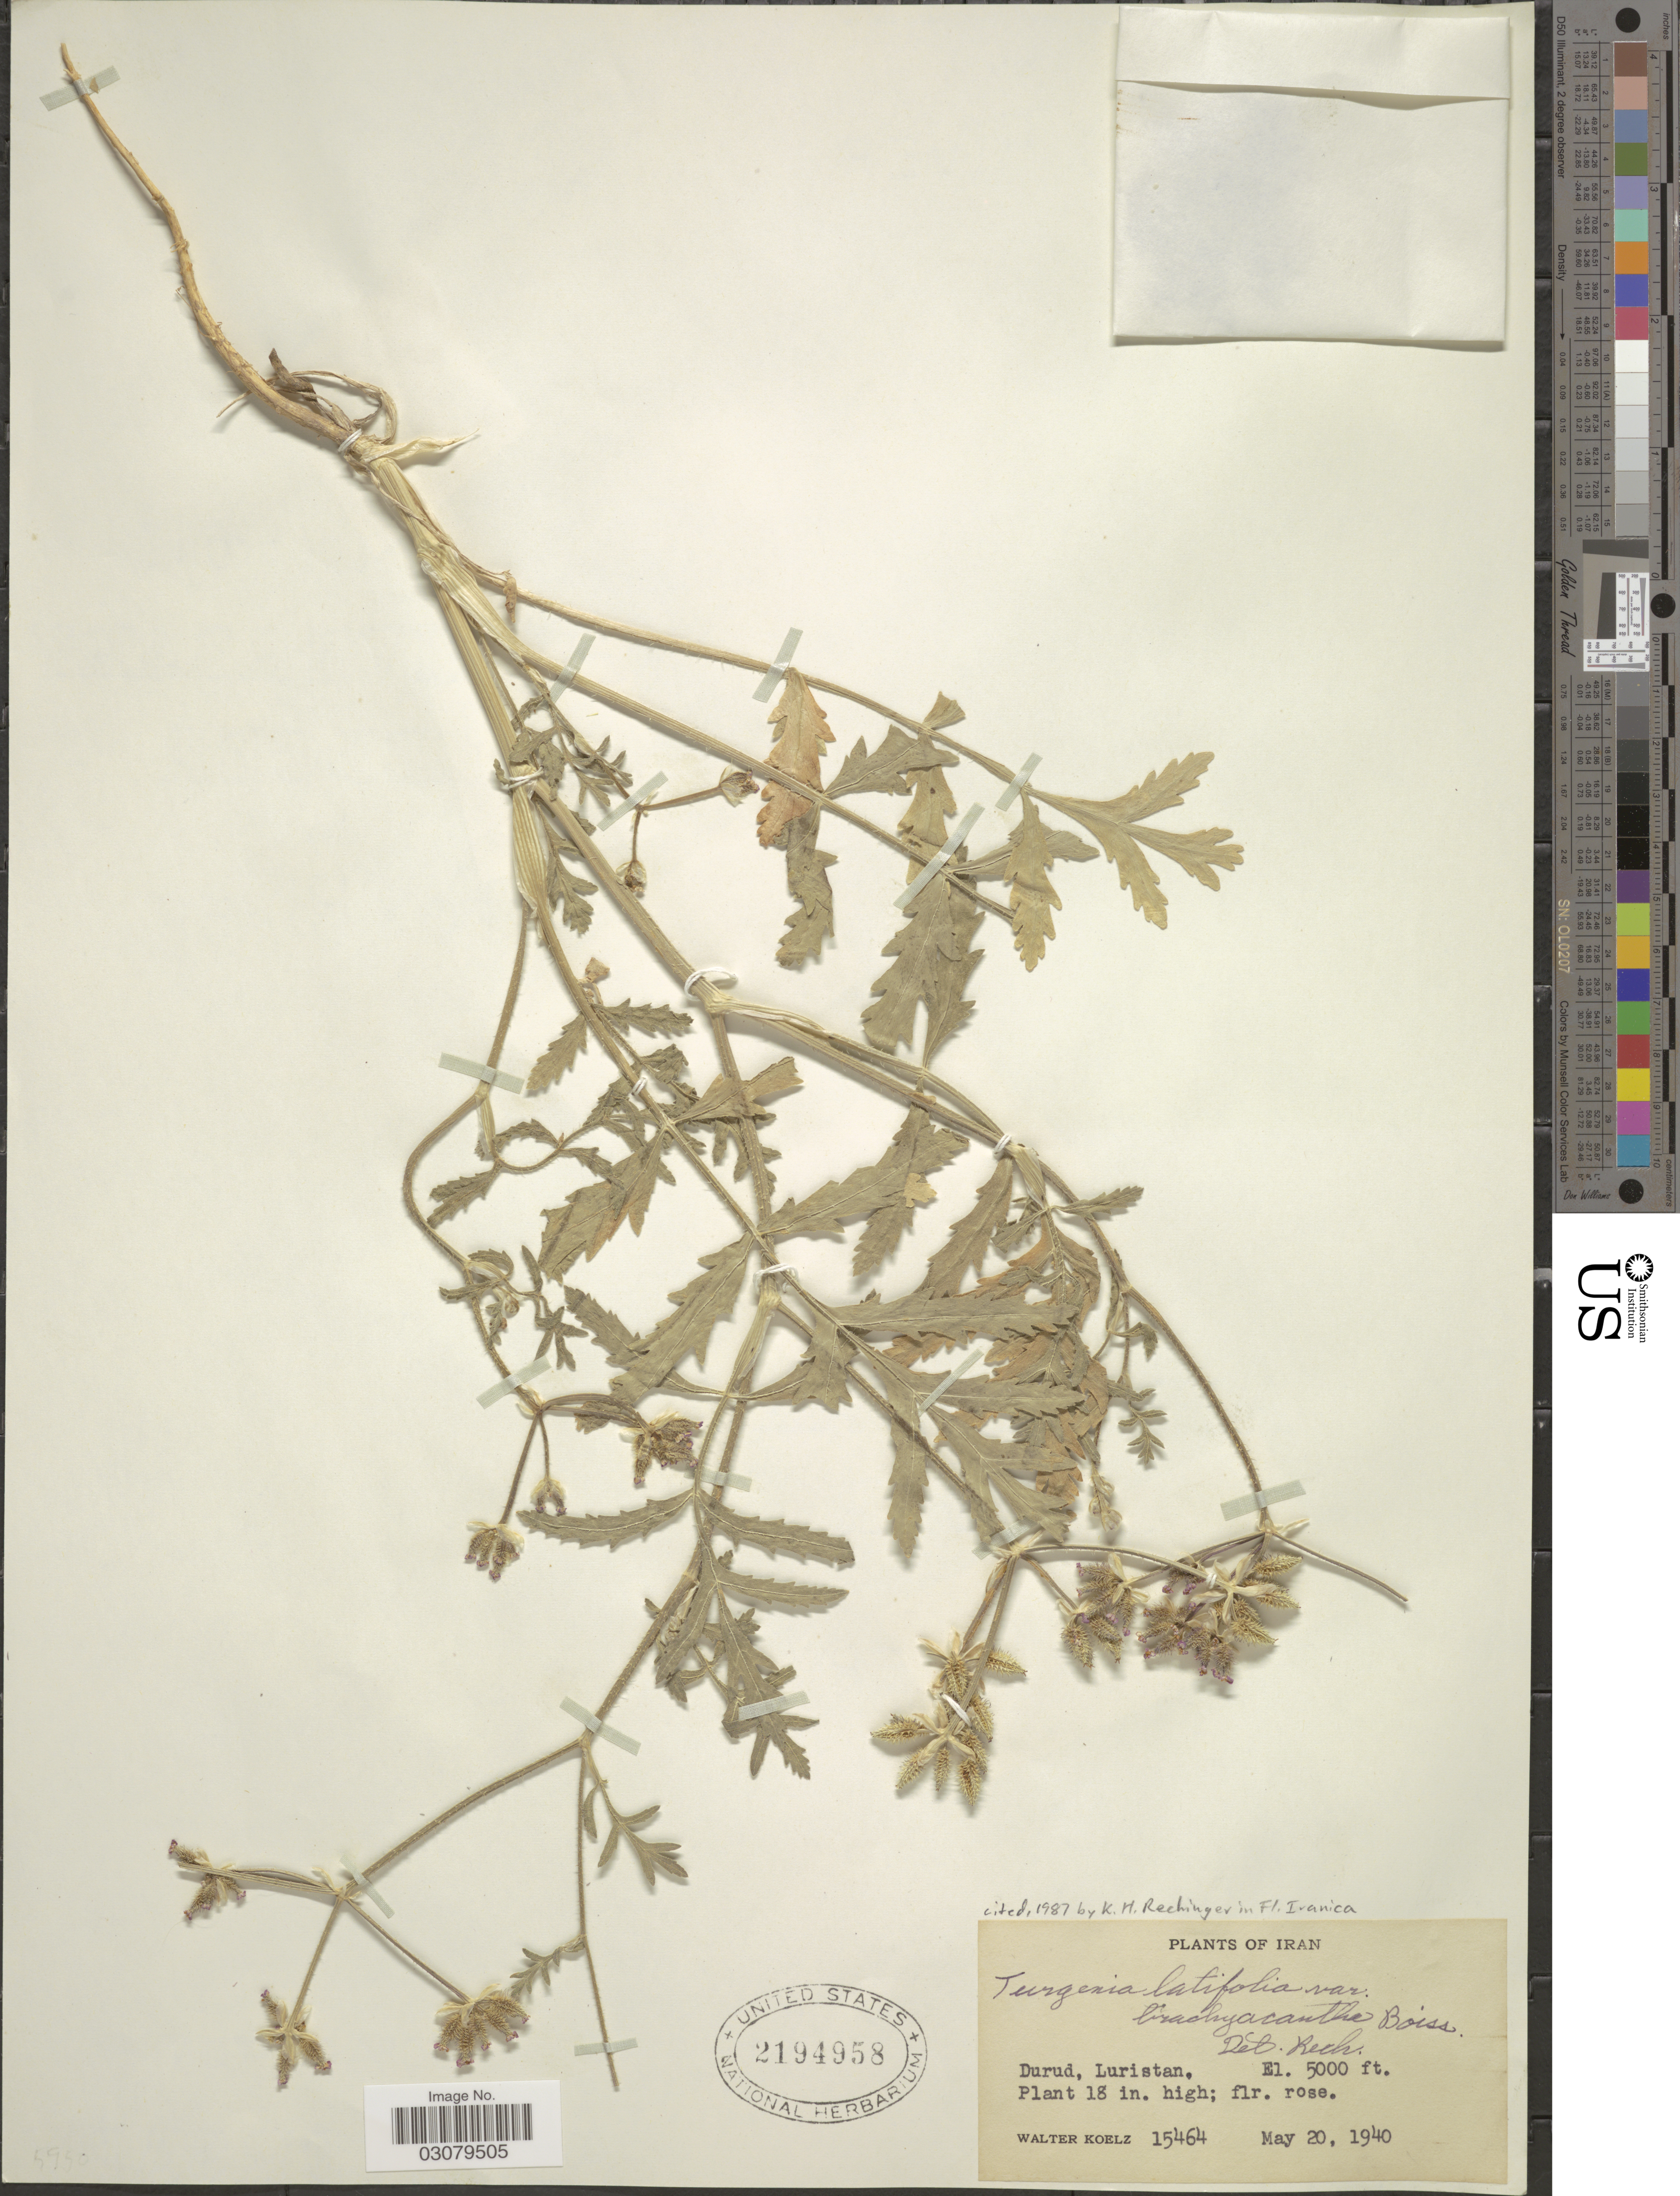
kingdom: Plantae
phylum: Tracheophyta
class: Magnoliopsida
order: Apiales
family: Apiaceae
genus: Turgenia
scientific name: Turgenia latifolia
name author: Hoffm.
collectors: W. N. Koelz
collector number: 15464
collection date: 1940-05-20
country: Iran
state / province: Lorestan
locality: Durud, Luristan.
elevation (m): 1524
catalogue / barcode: US 2194958